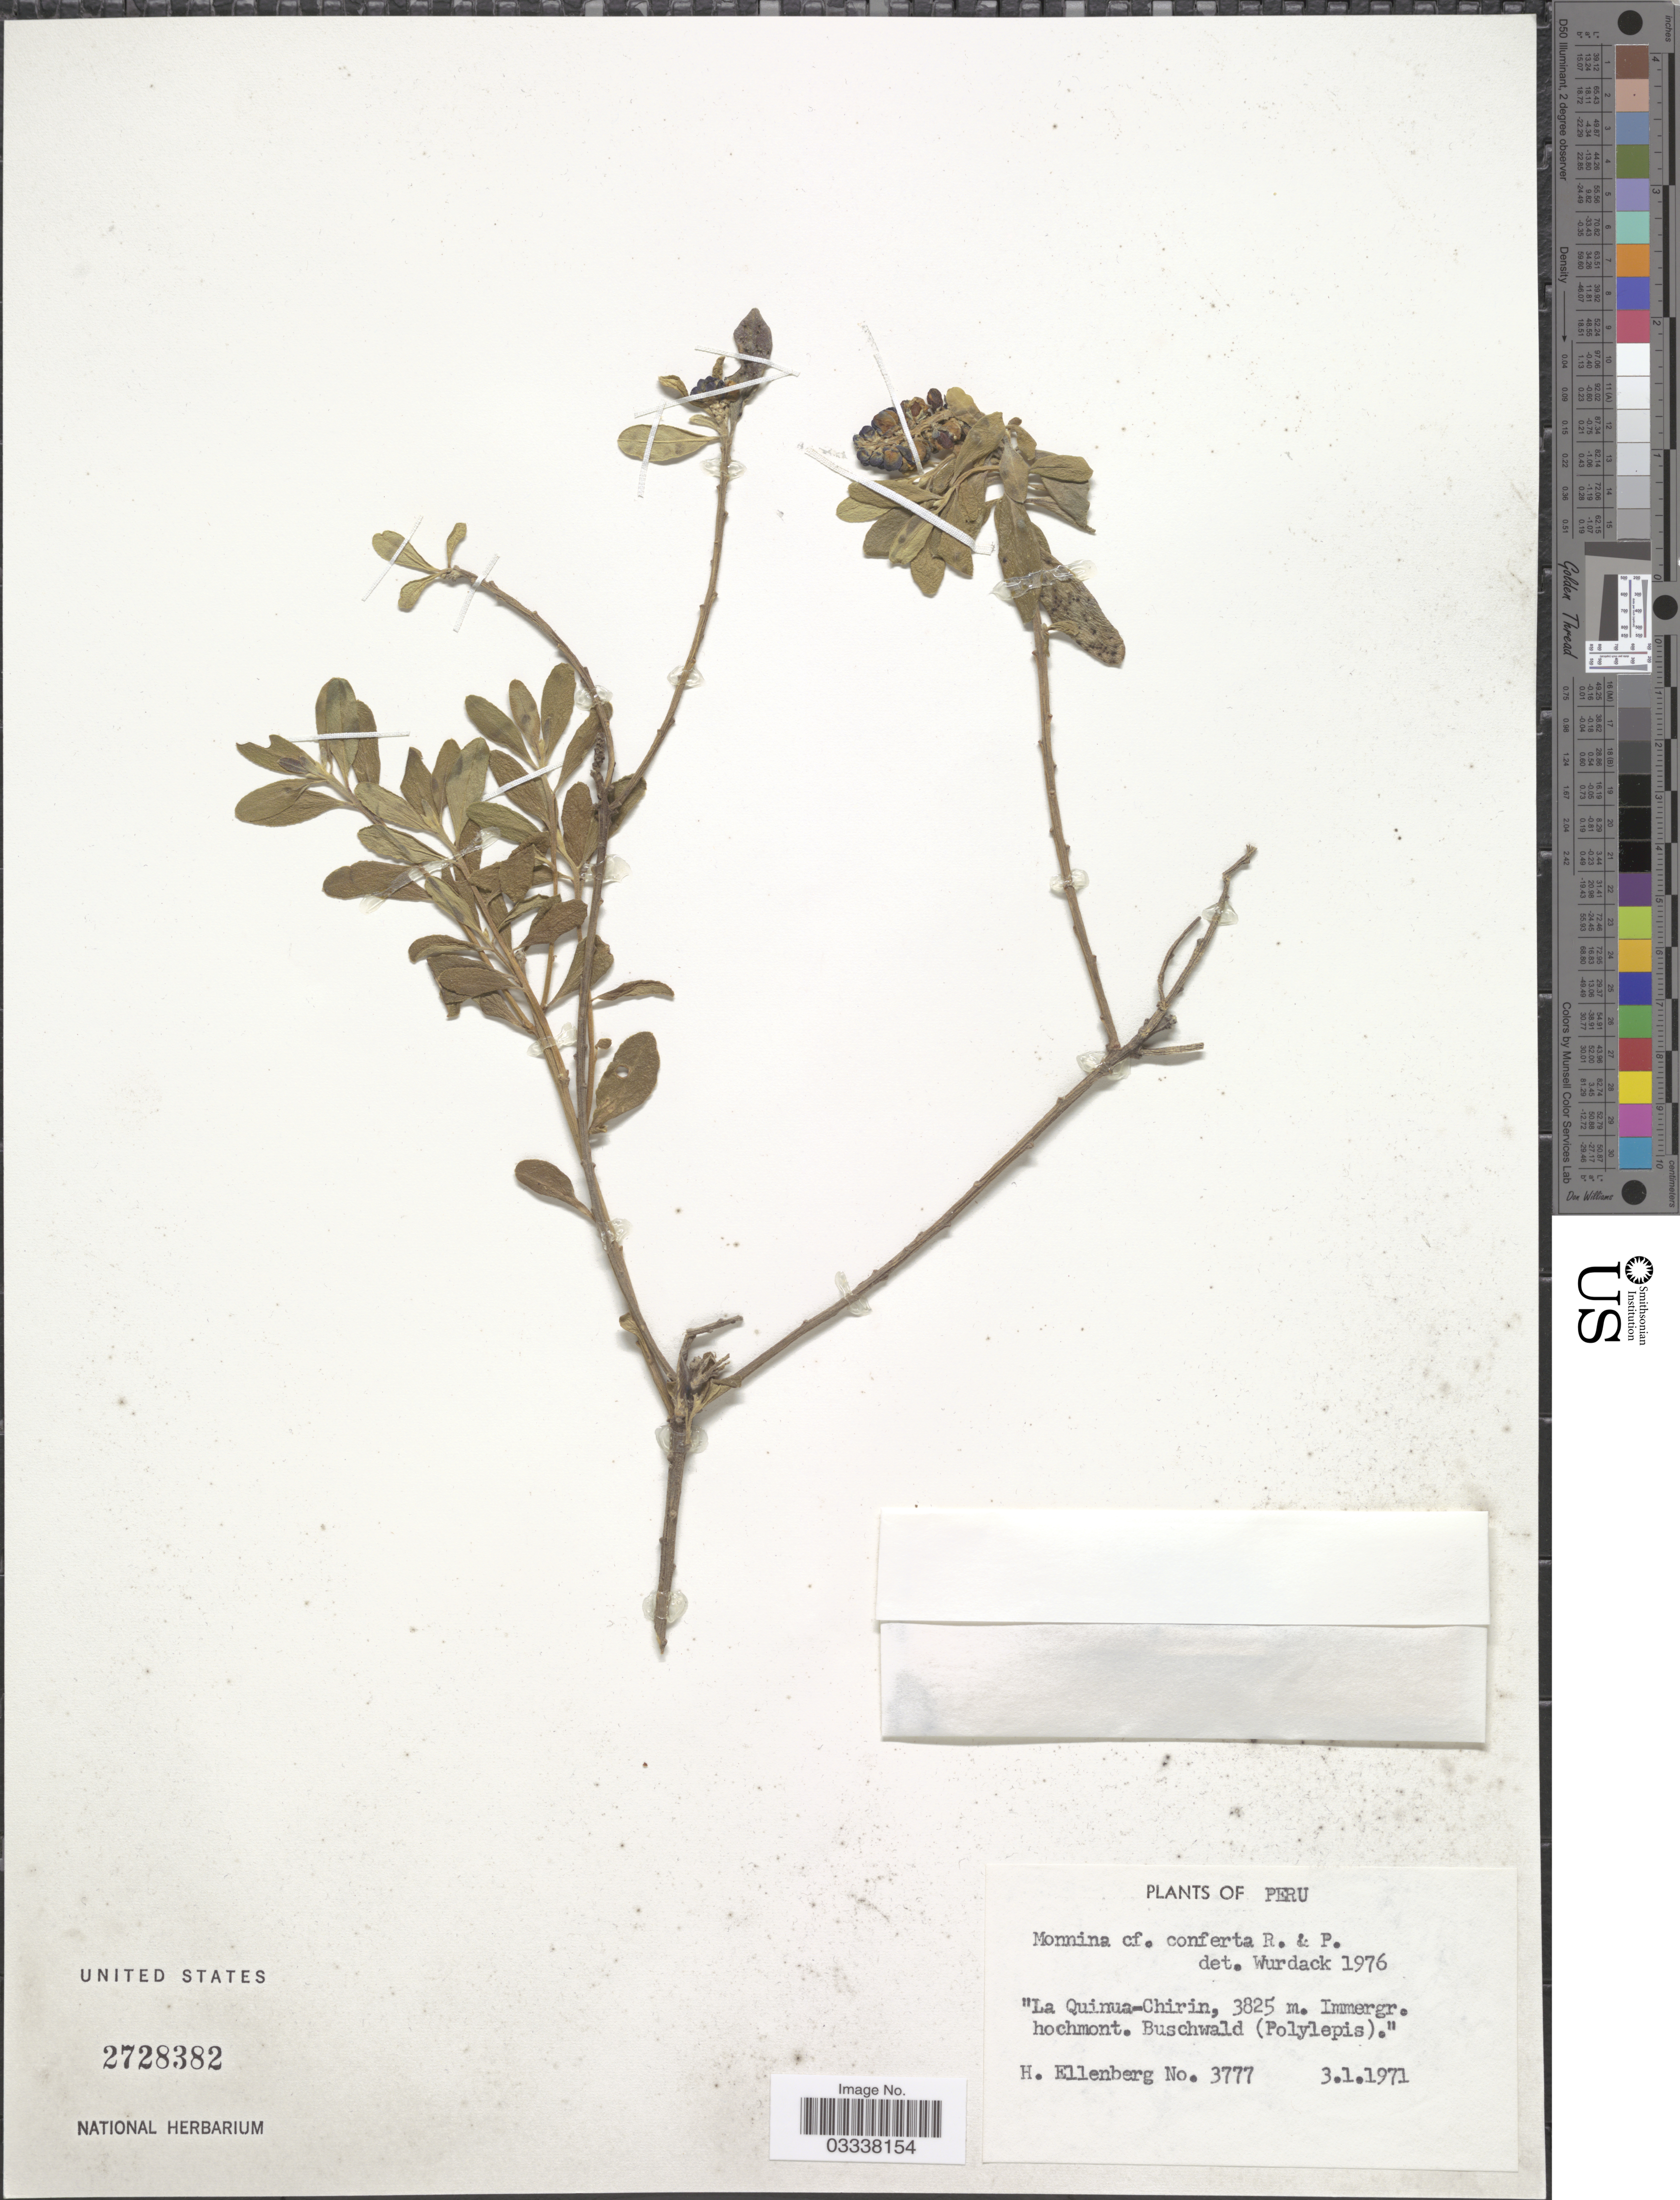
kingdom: Plantae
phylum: Tracheophyta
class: Magnoliopsida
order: Fabales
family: Polygalaceae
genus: Monnina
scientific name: Monnina conferta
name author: Ruiz & Pav.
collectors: H. Ellenberg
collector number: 3777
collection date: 1971-01-03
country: Peru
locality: La Quinua-Chirin, Immergr. hochmont. Buschwald (Polylepis).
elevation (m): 3825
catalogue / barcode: US 2728382